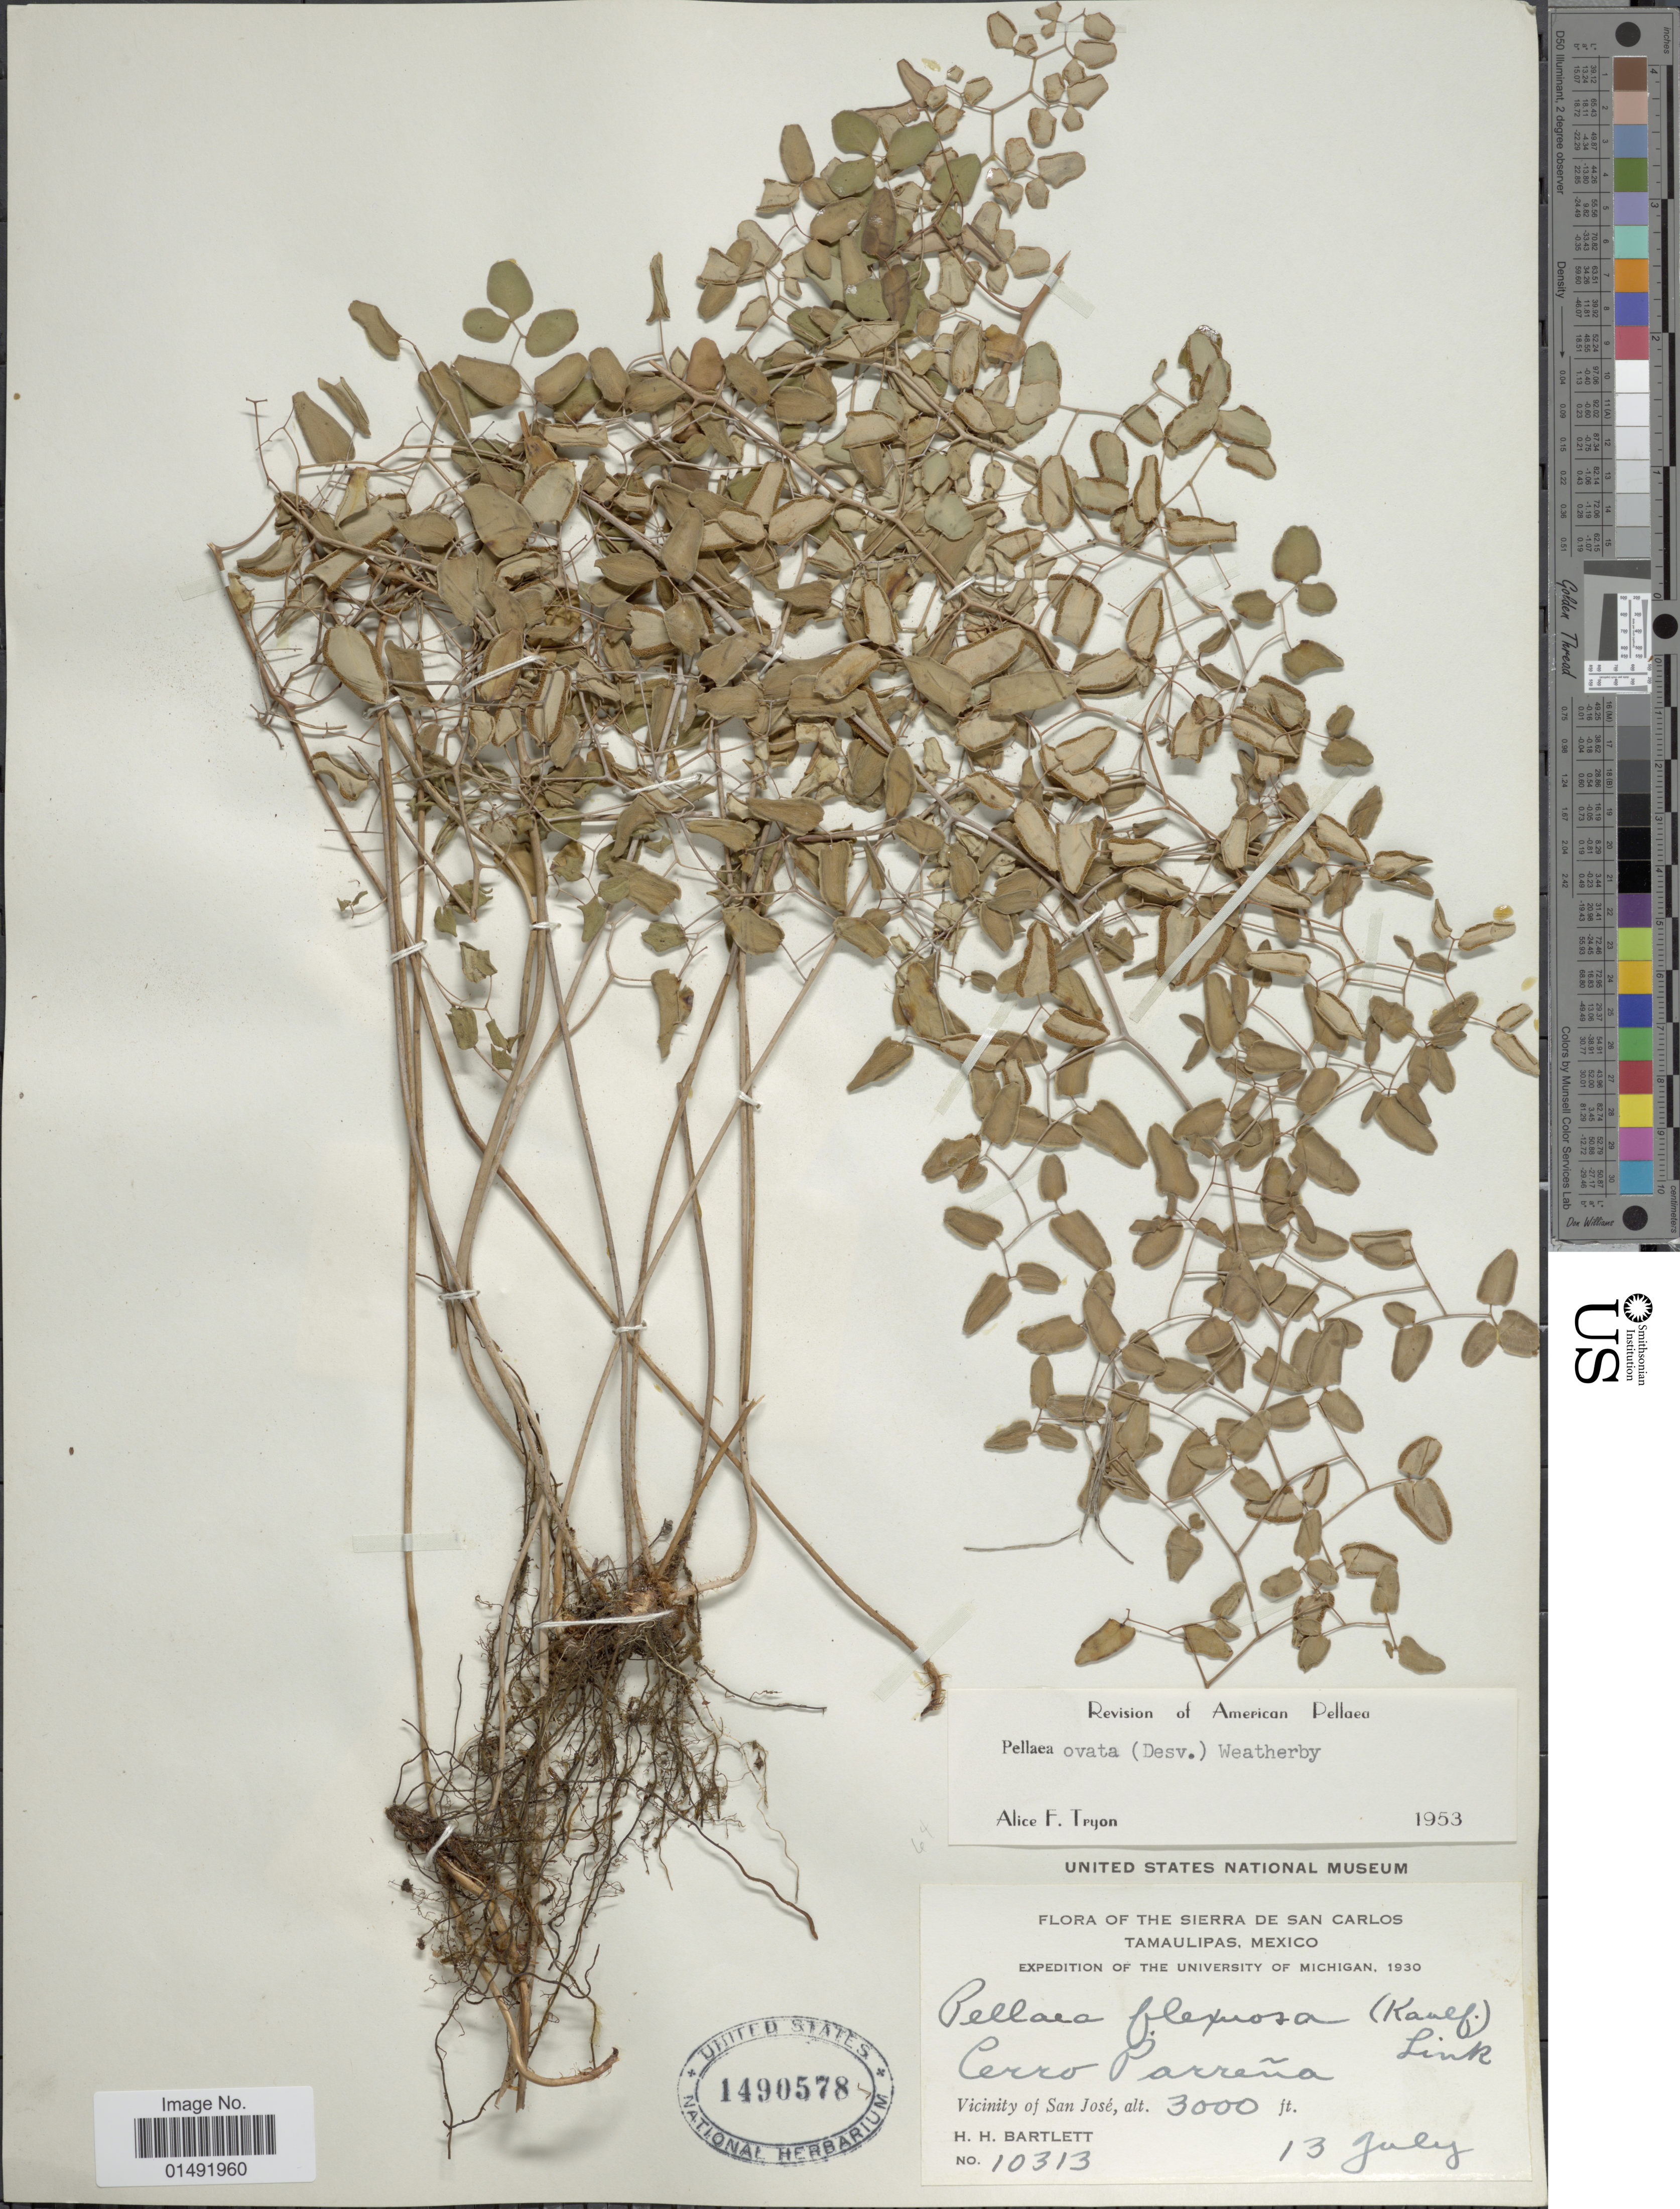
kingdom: Plantae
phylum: Tracheophyta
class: Polypodiopsida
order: Polypodiales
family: Pteridaceae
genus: Pellaea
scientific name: Pellaea ovata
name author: (Desv.) Weath.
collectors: H. H. Bartlett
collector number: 10313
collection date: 1930-07-13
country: Mexico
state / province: Tamaulipas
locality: The Sierra de San carlos, Cerro Parreña, Vicinity of San Jos3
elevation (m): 914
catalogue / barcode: US 1490578